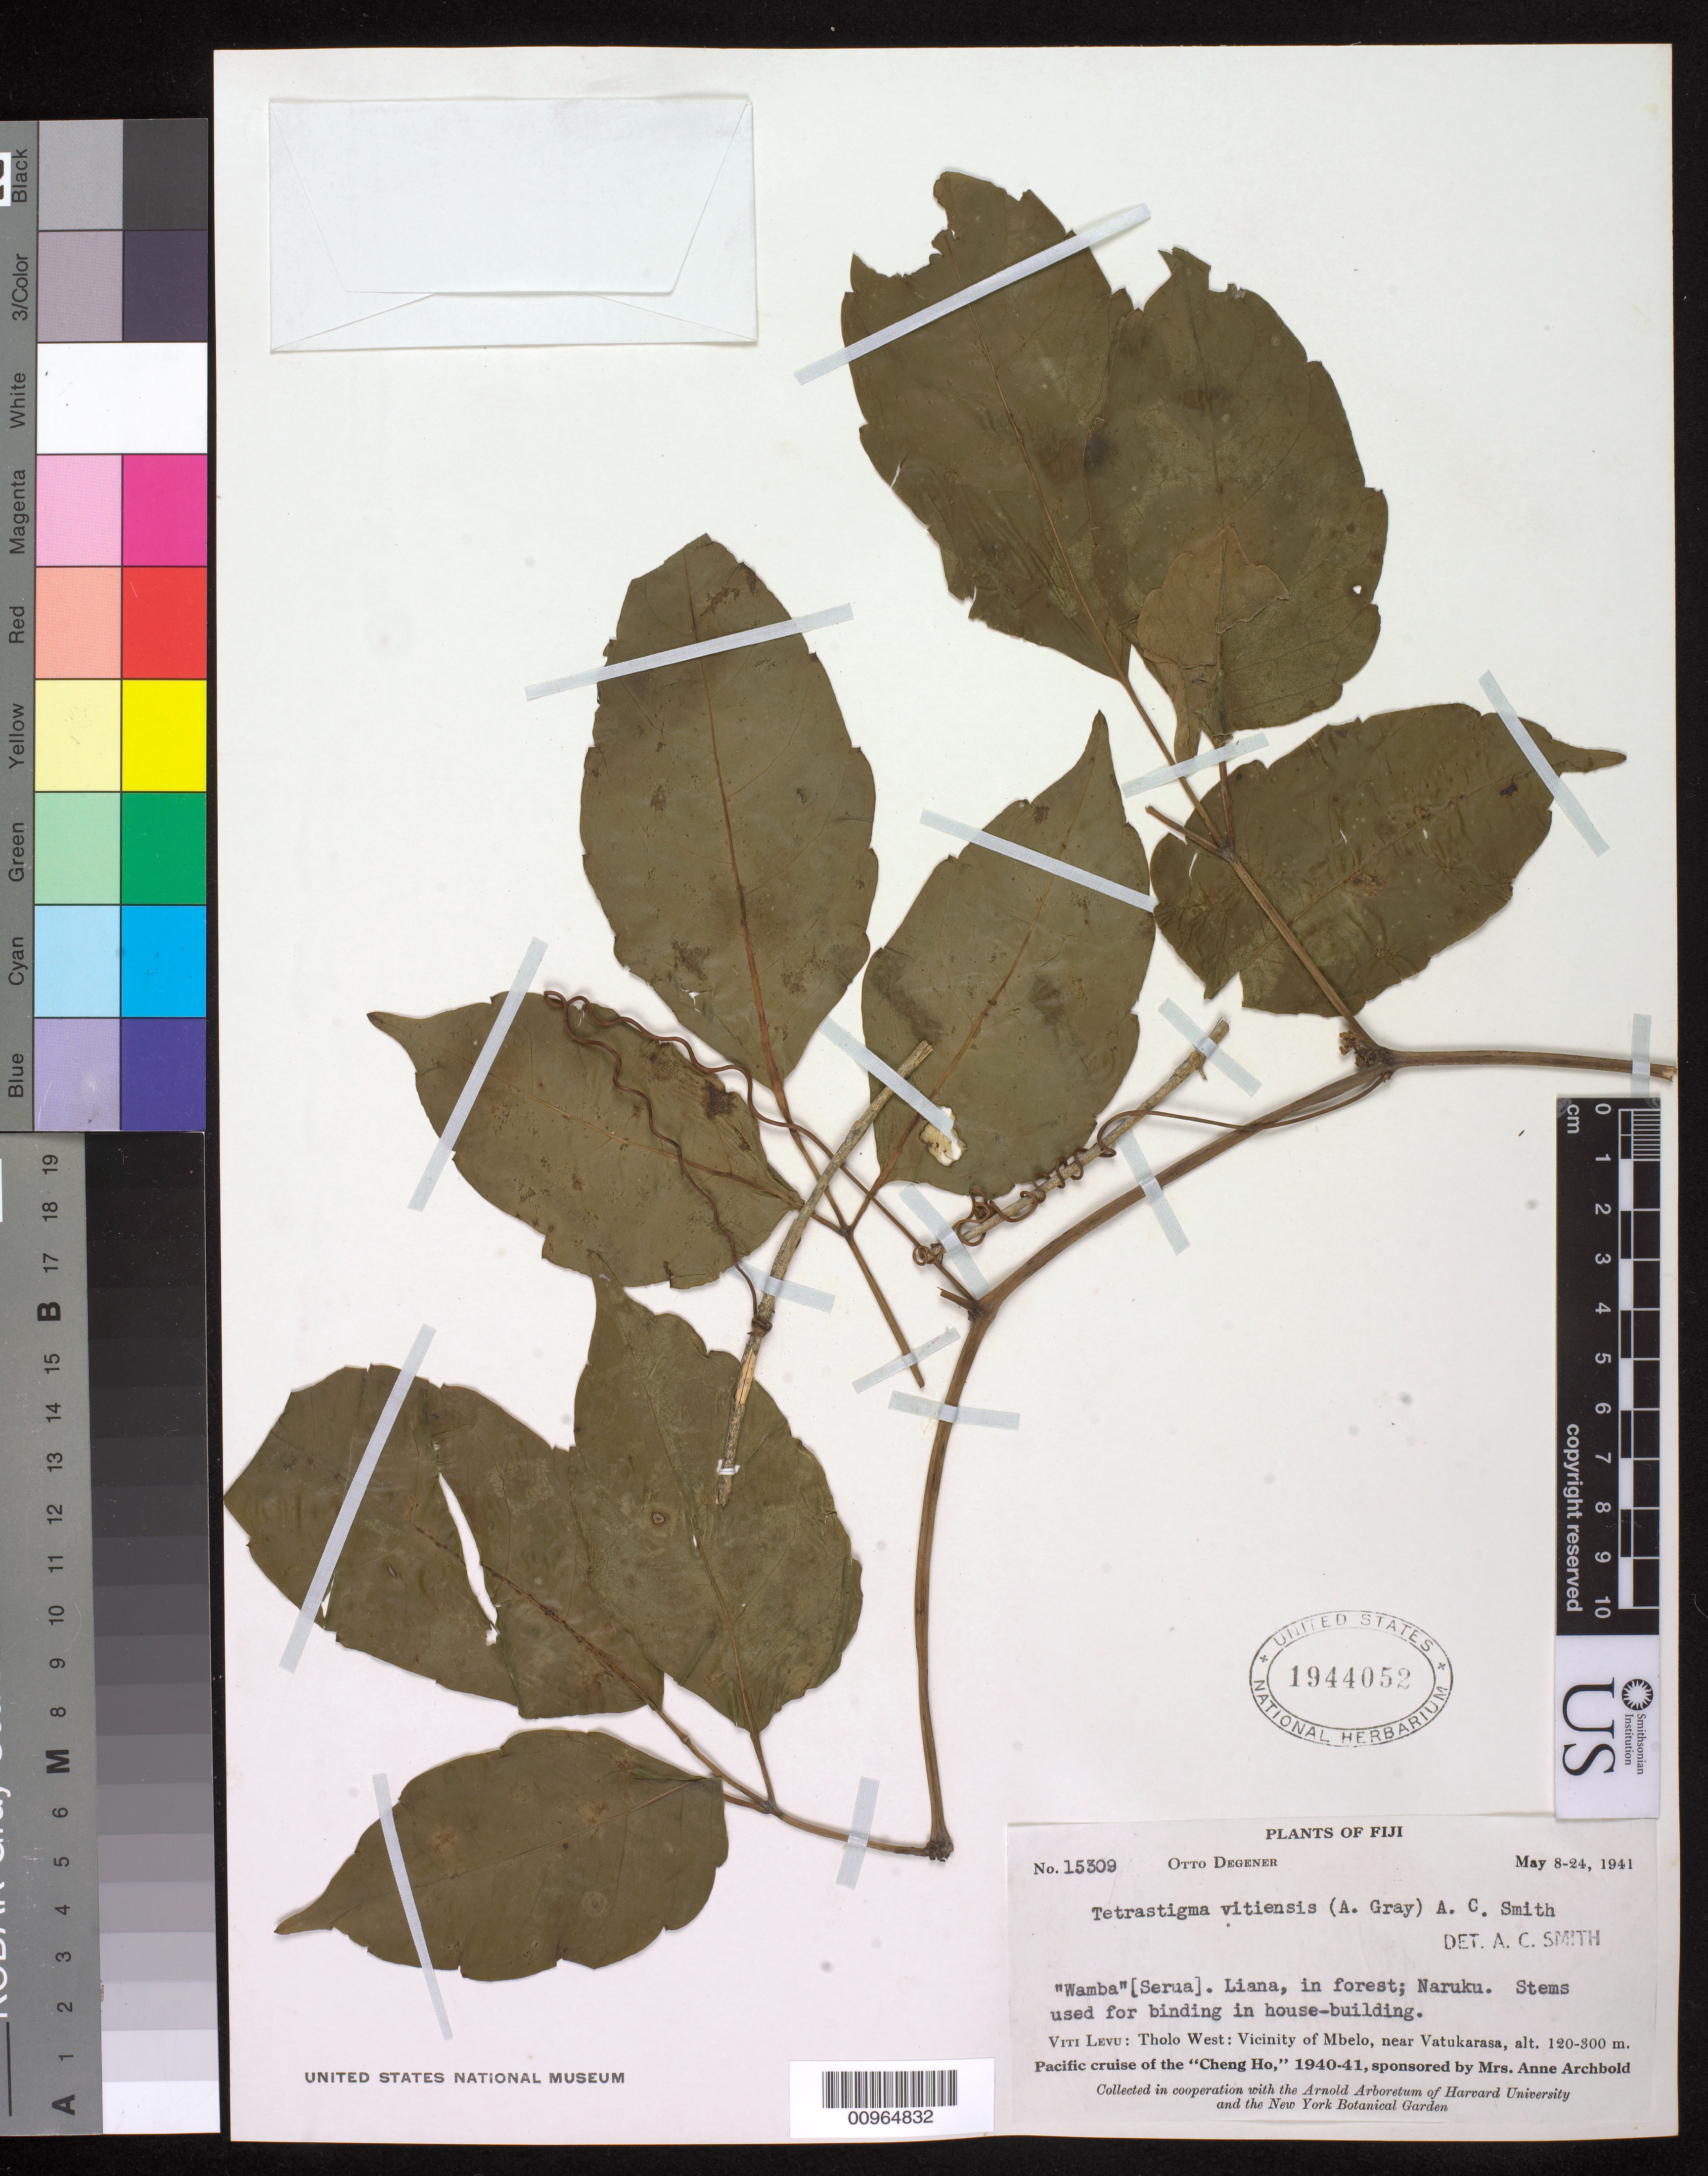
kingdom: Plantae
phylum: Tracheophyta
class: Magnoliopsida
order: Vitales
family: Vitaceae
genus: Tetrastigma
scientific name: Tetrastigma vitiensis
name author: (A. Gray) A.C. Sm.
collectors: O. Degener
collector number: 15309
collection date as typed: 08 May 1941 to 24 May 1941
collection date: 1941-05-08/1941-05-24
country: Fiji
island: Viti Levu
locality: Viti Levu: Tholo West: Vicinity of Mbelo, near Vatukarasa. In forest; Naruku.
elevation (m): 120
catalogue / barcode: US 1944052